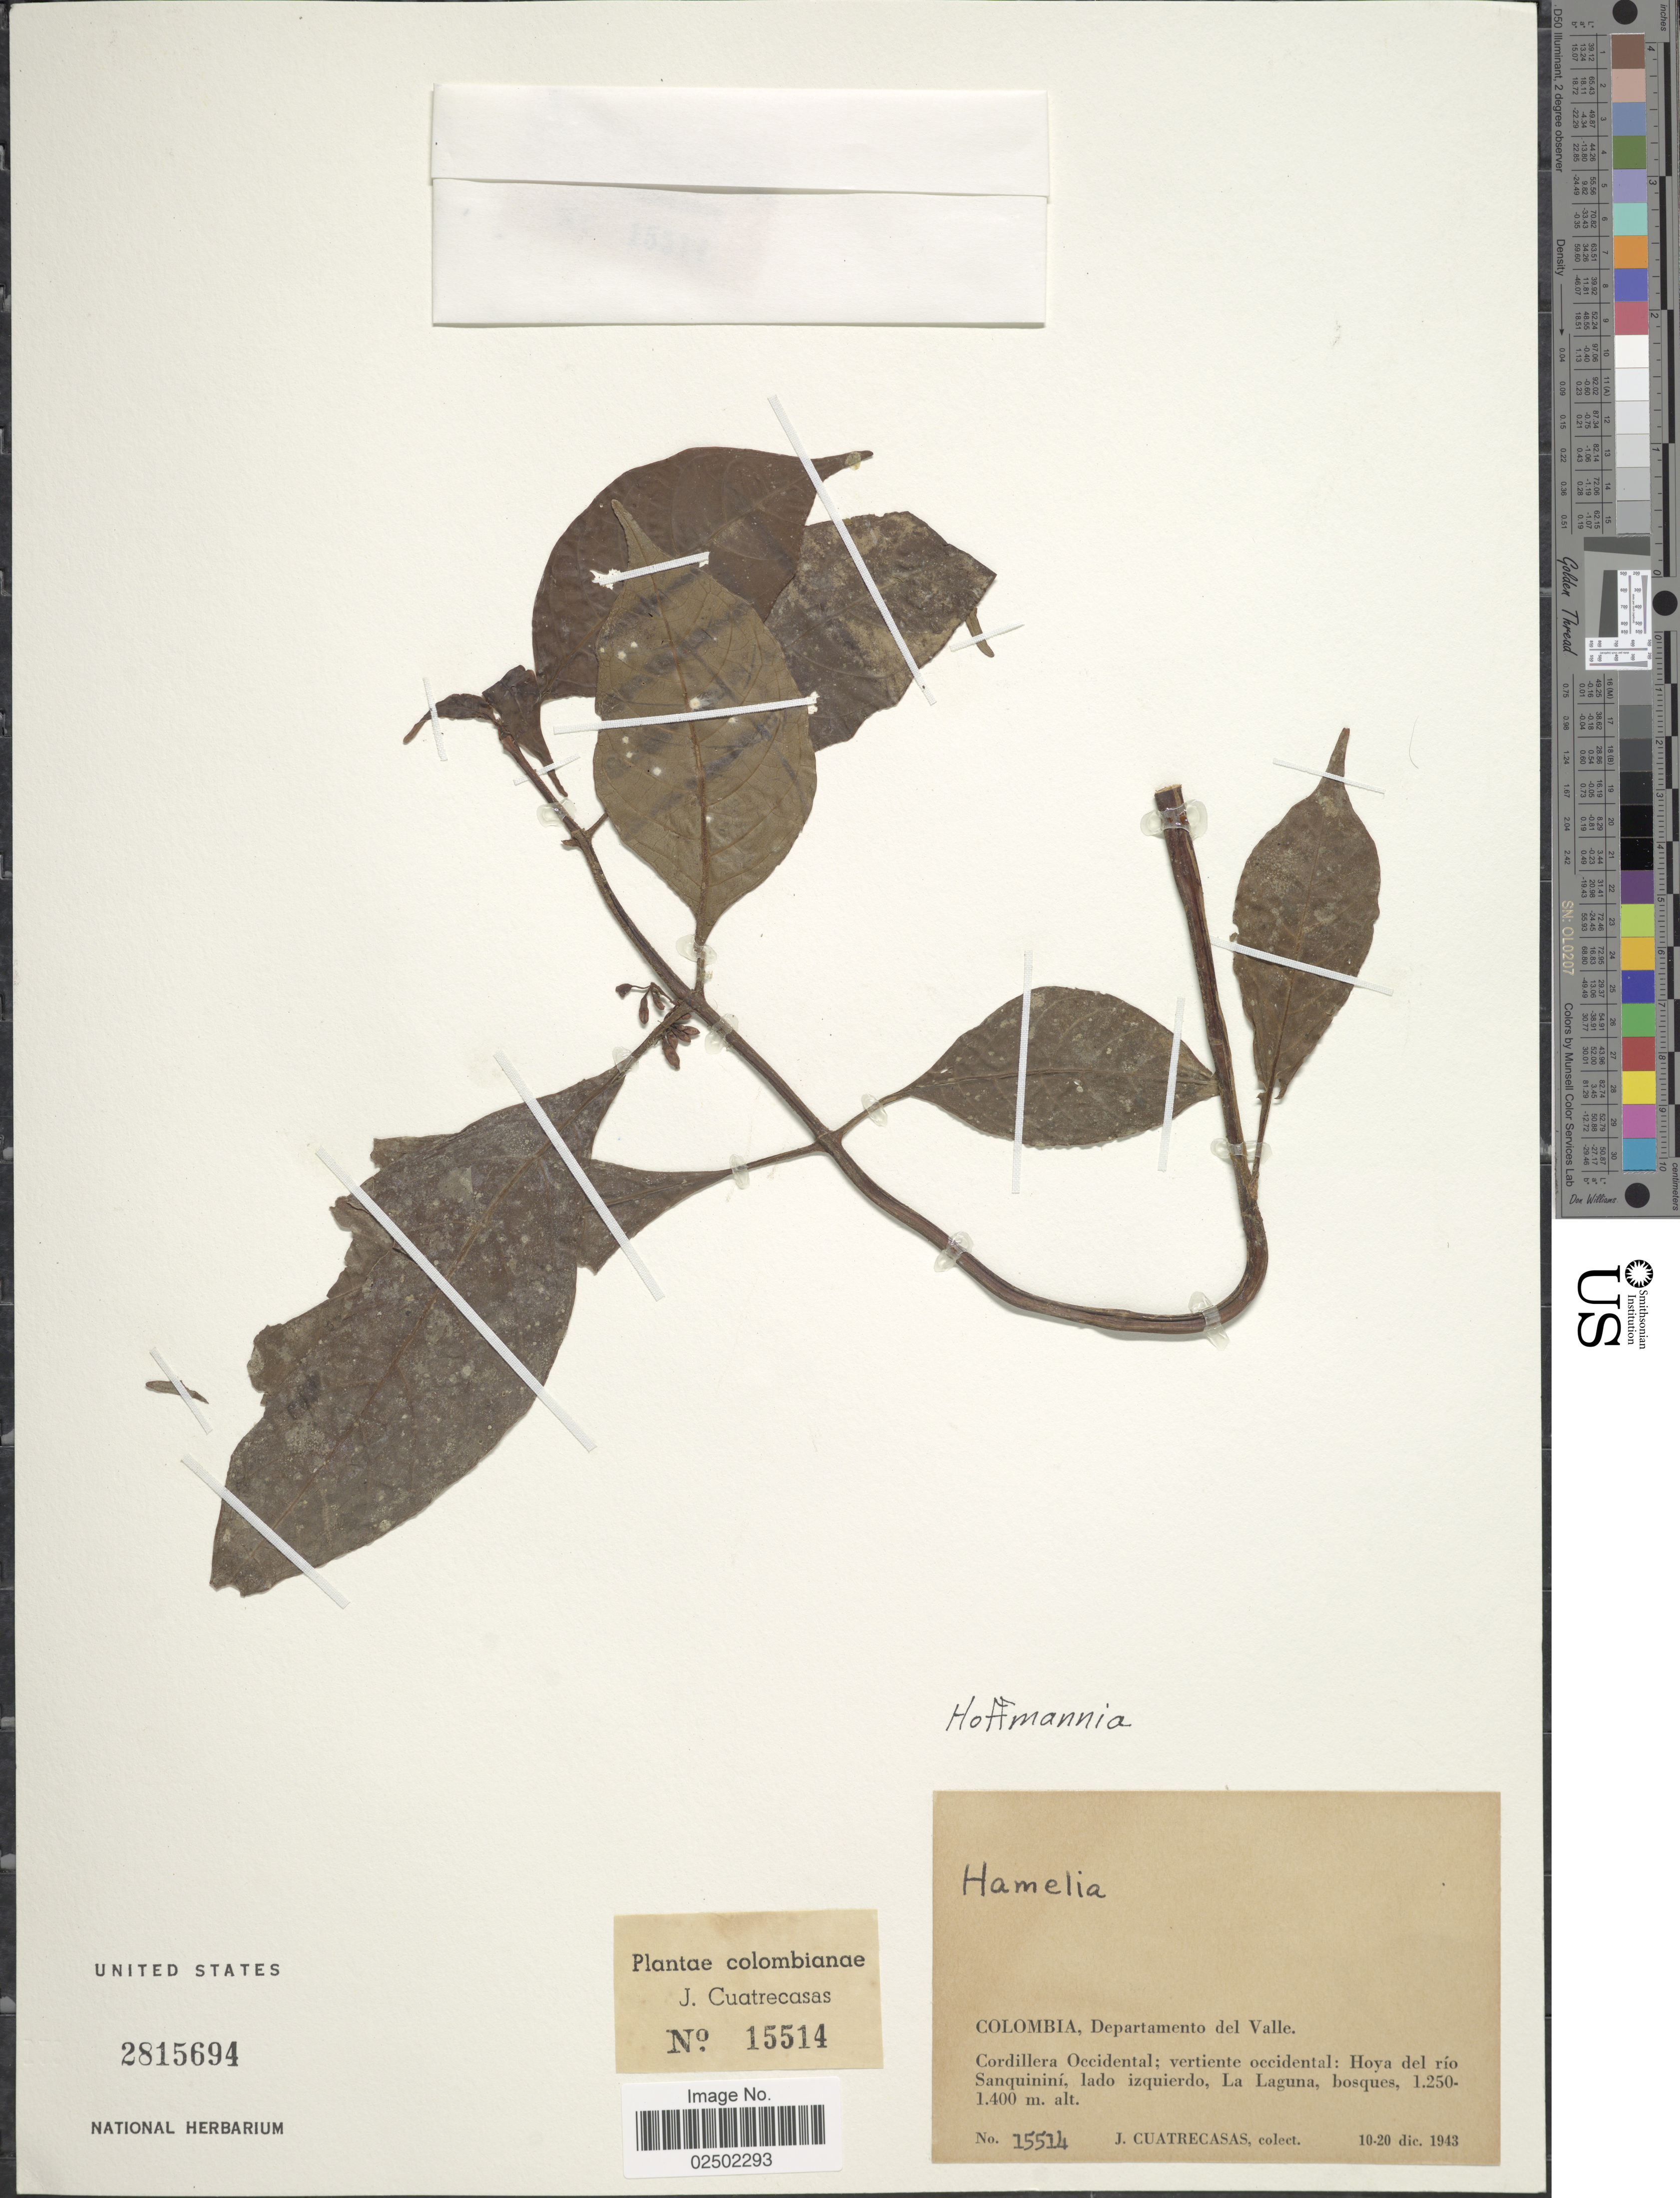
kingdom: Plantae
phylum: Tracheophyta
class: Magnoliopsida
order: Gentianales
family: Rubiaceae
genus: Hoffmannia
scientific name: Hoffmannia sp.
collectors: J. Cuatrecasas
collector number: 15514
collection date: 1943-12-10/1943-12-20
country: Colombia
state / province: Valle del Cauca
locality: Colombia, Departamento del Valle, Cordillera Occidental: vertiente occidental, Hoya del rio Sanquinini, lado izquierdo, La Laguna, bosques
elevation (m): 1250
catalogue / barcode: US 2815694